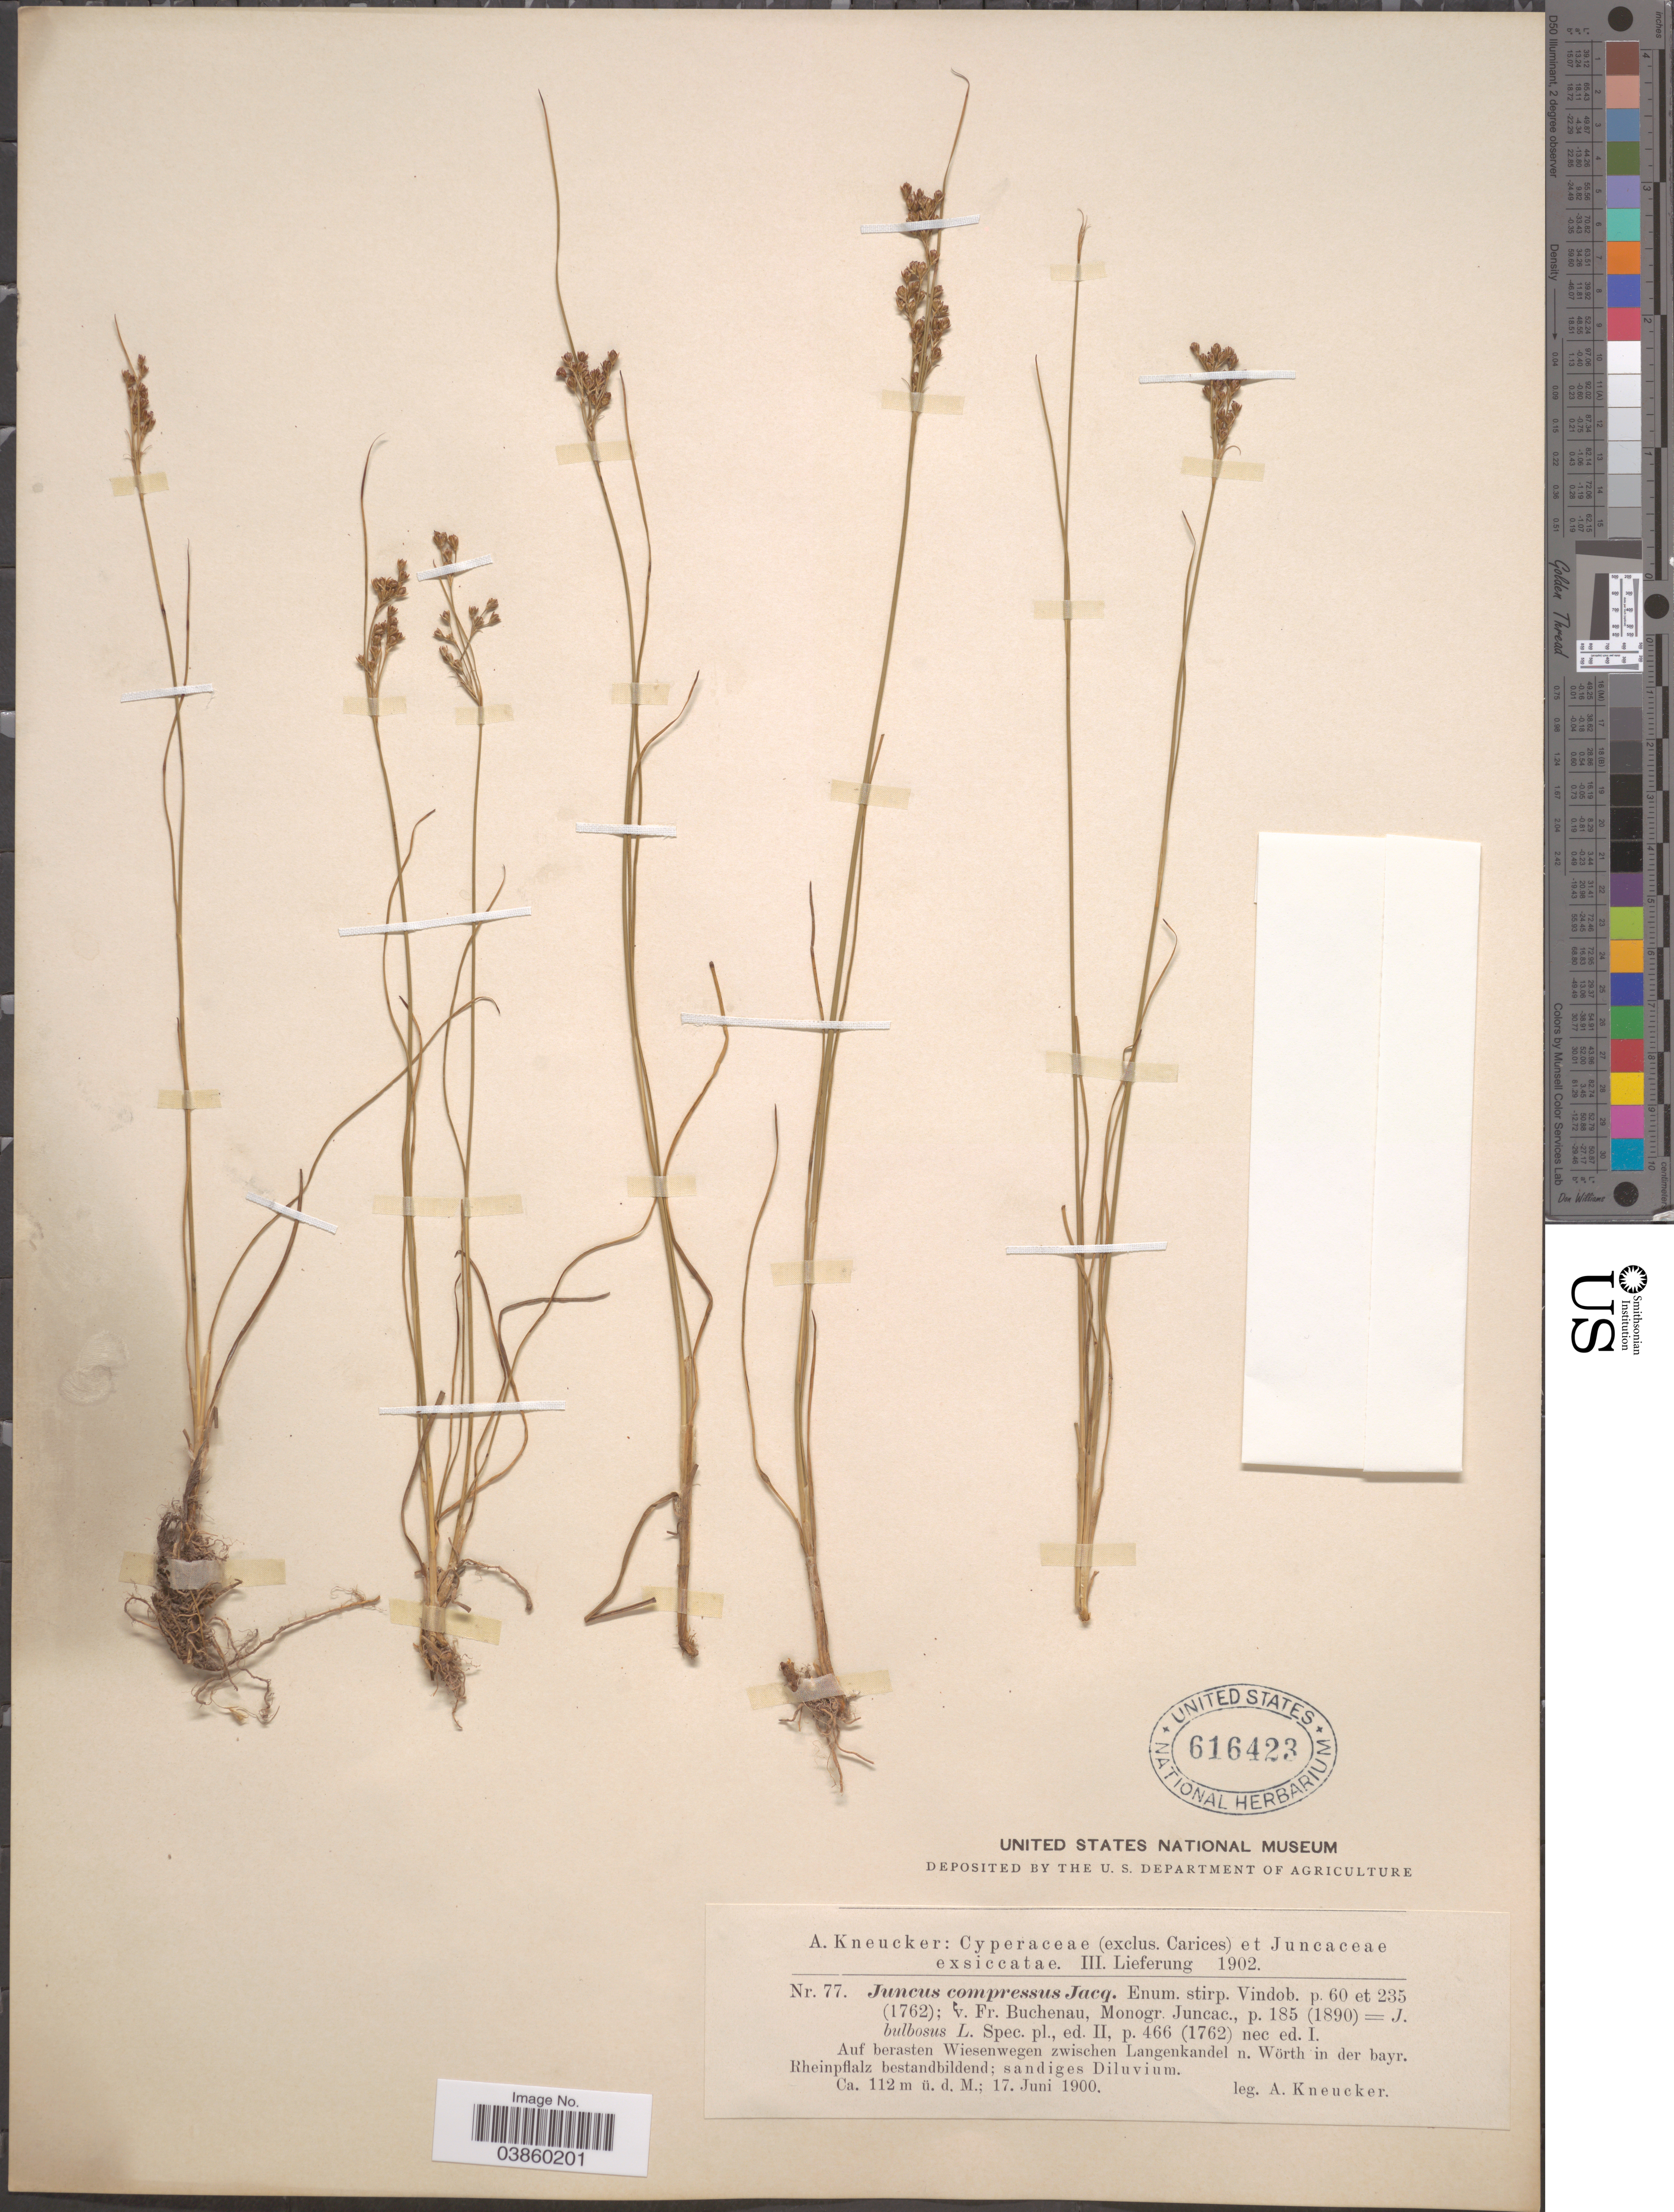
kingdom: Plantae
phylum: Tracheophyta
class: Liliopsida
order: Poales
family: Juncaceae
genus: Juncus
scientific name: Juncus compressus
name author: Jacq.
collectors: A. Kneucker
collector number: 77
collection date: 1900-06-17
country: Germany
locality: Auf berasten Wiesenwegen zwischen Langenkandel n. Wörth in der bayr. Rheinpflalz bestandbildend; sandiges Diluvium.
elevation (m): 112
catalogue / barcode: US 616423